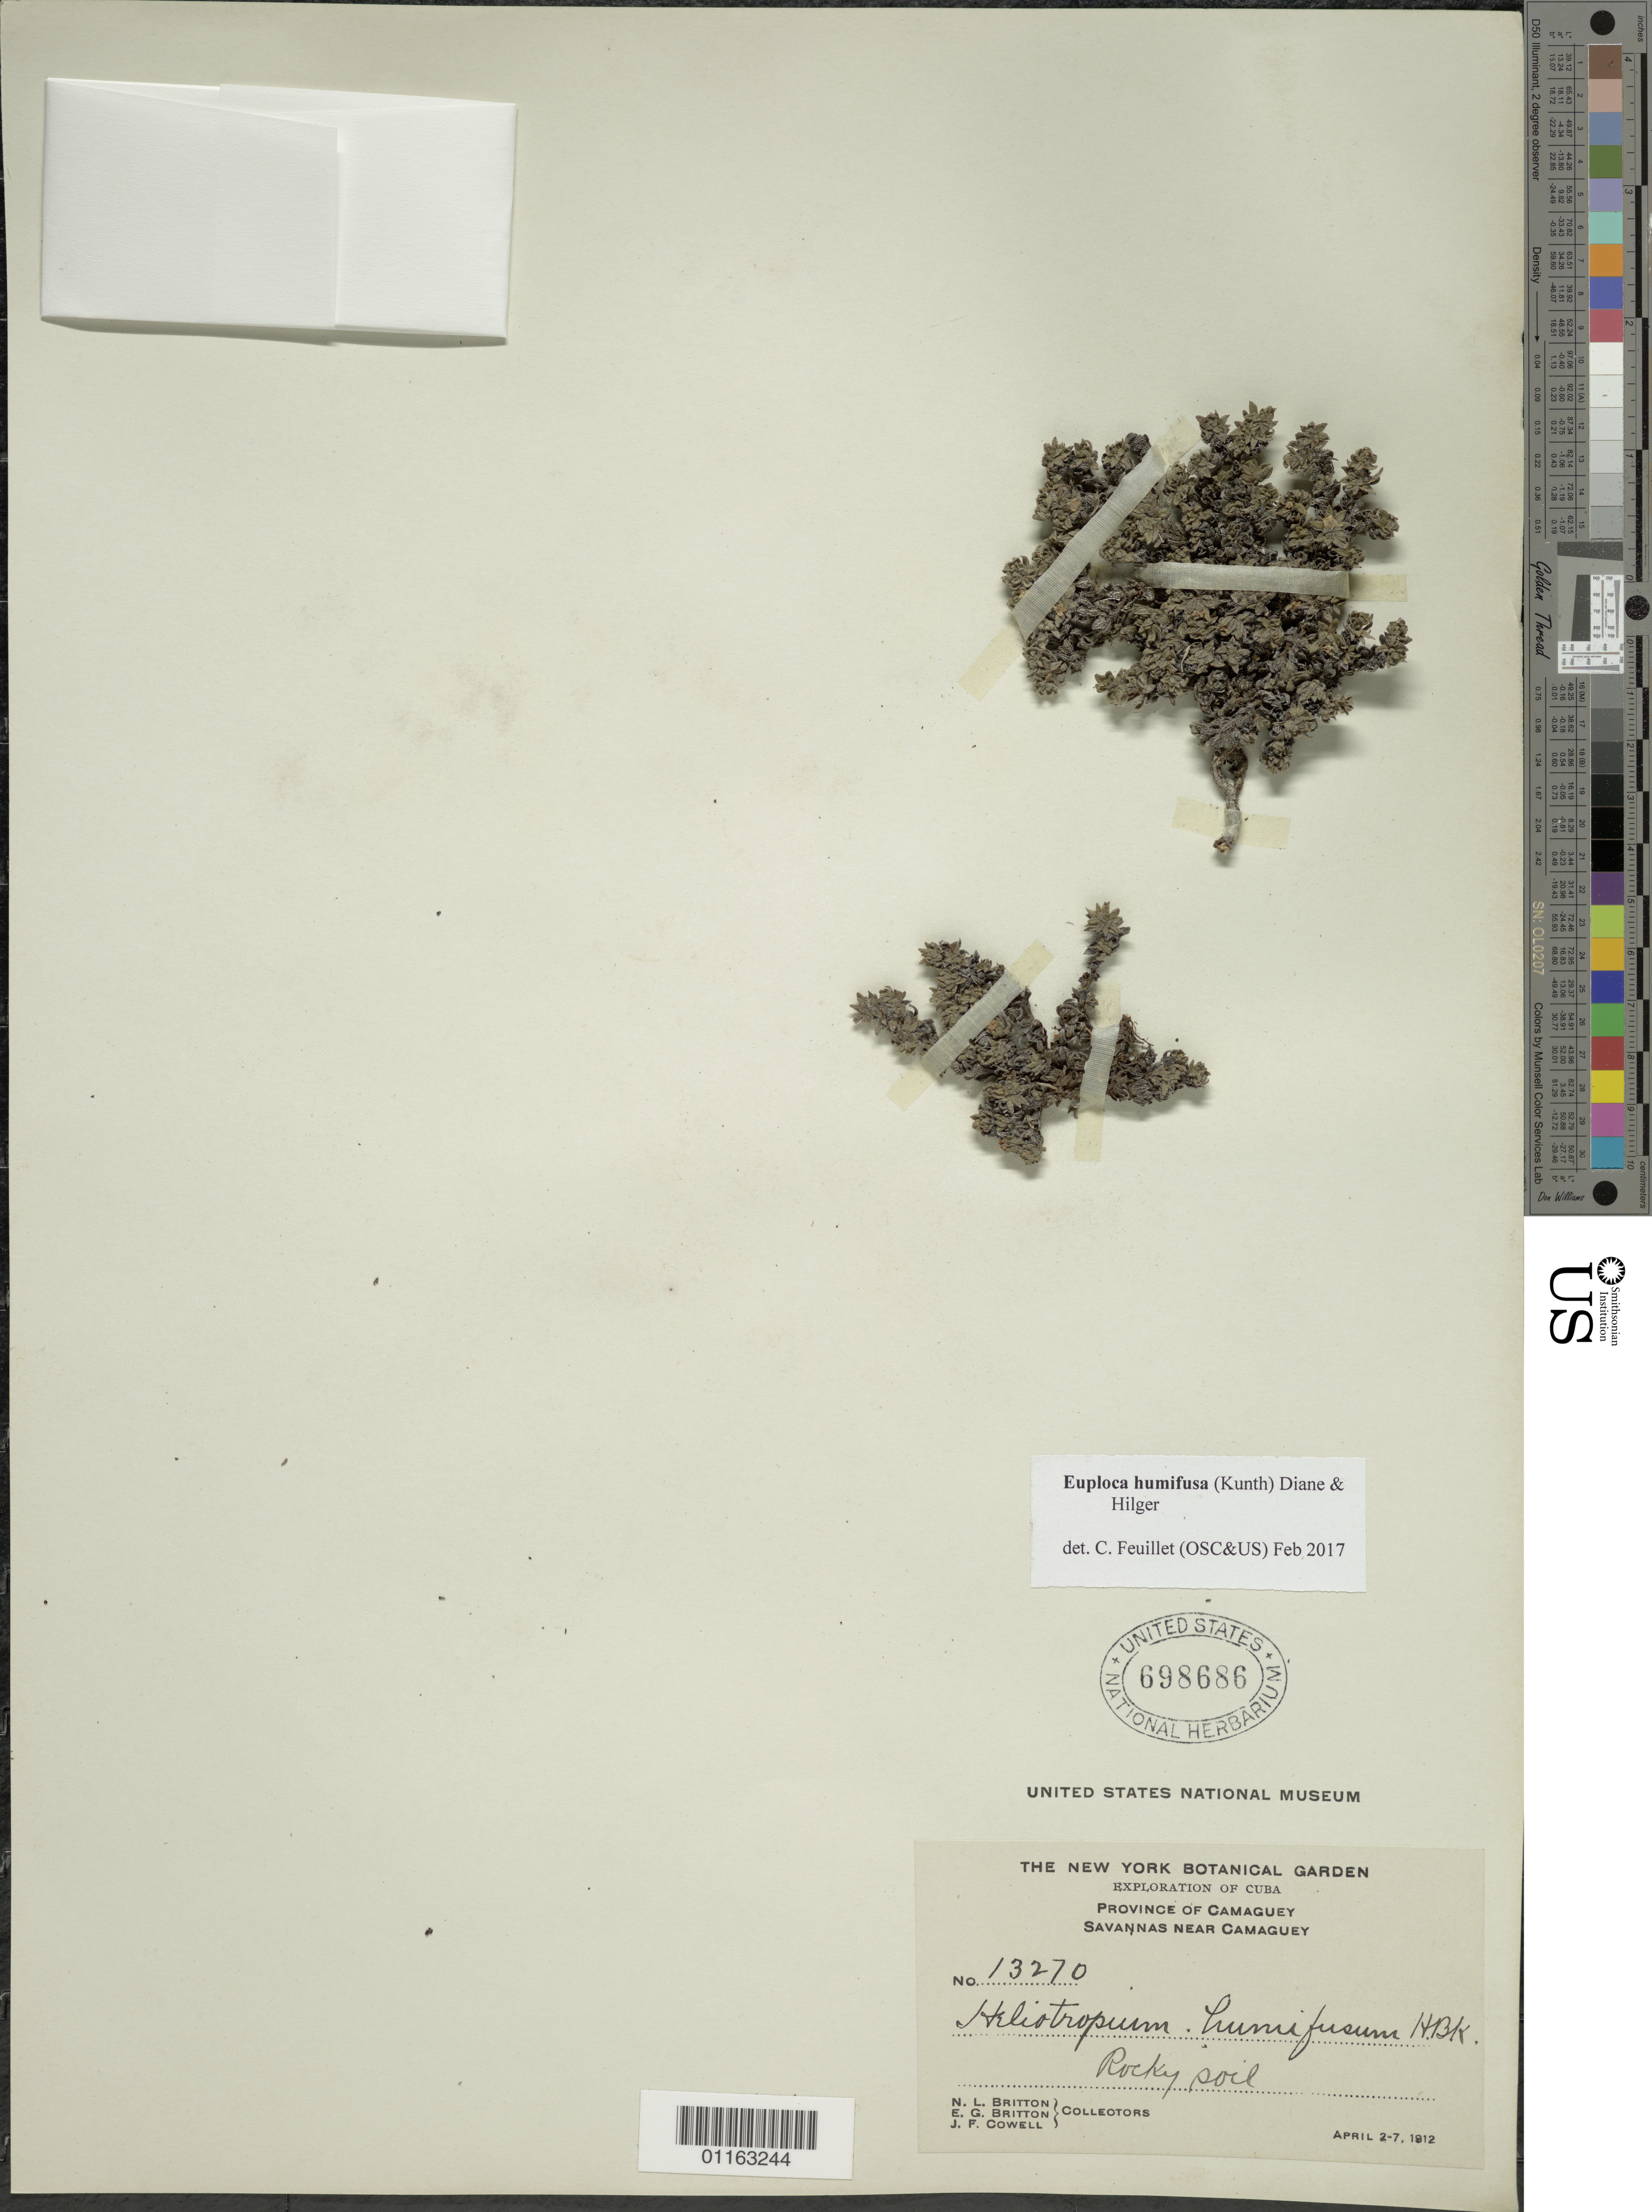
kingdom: Plantae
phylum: Tracheophyta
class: Magnoliopsida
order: Boraginales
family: Heliotropiaceae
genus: Euploca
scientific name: Euploca humifusa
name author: (Kunth) Diane & Hilger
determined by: Feuillet, C.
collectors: N. Britton, E. G. Britton & J. F. Cowell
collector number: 13270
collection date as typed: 02 Apr 1912 to 07 Apr 1912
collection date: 1912-04-02/1912-04-07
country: Cuba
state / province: Camagüey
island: Cuba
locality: savannas near Camagueyl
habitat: Rocky soil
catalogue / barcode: US 698686